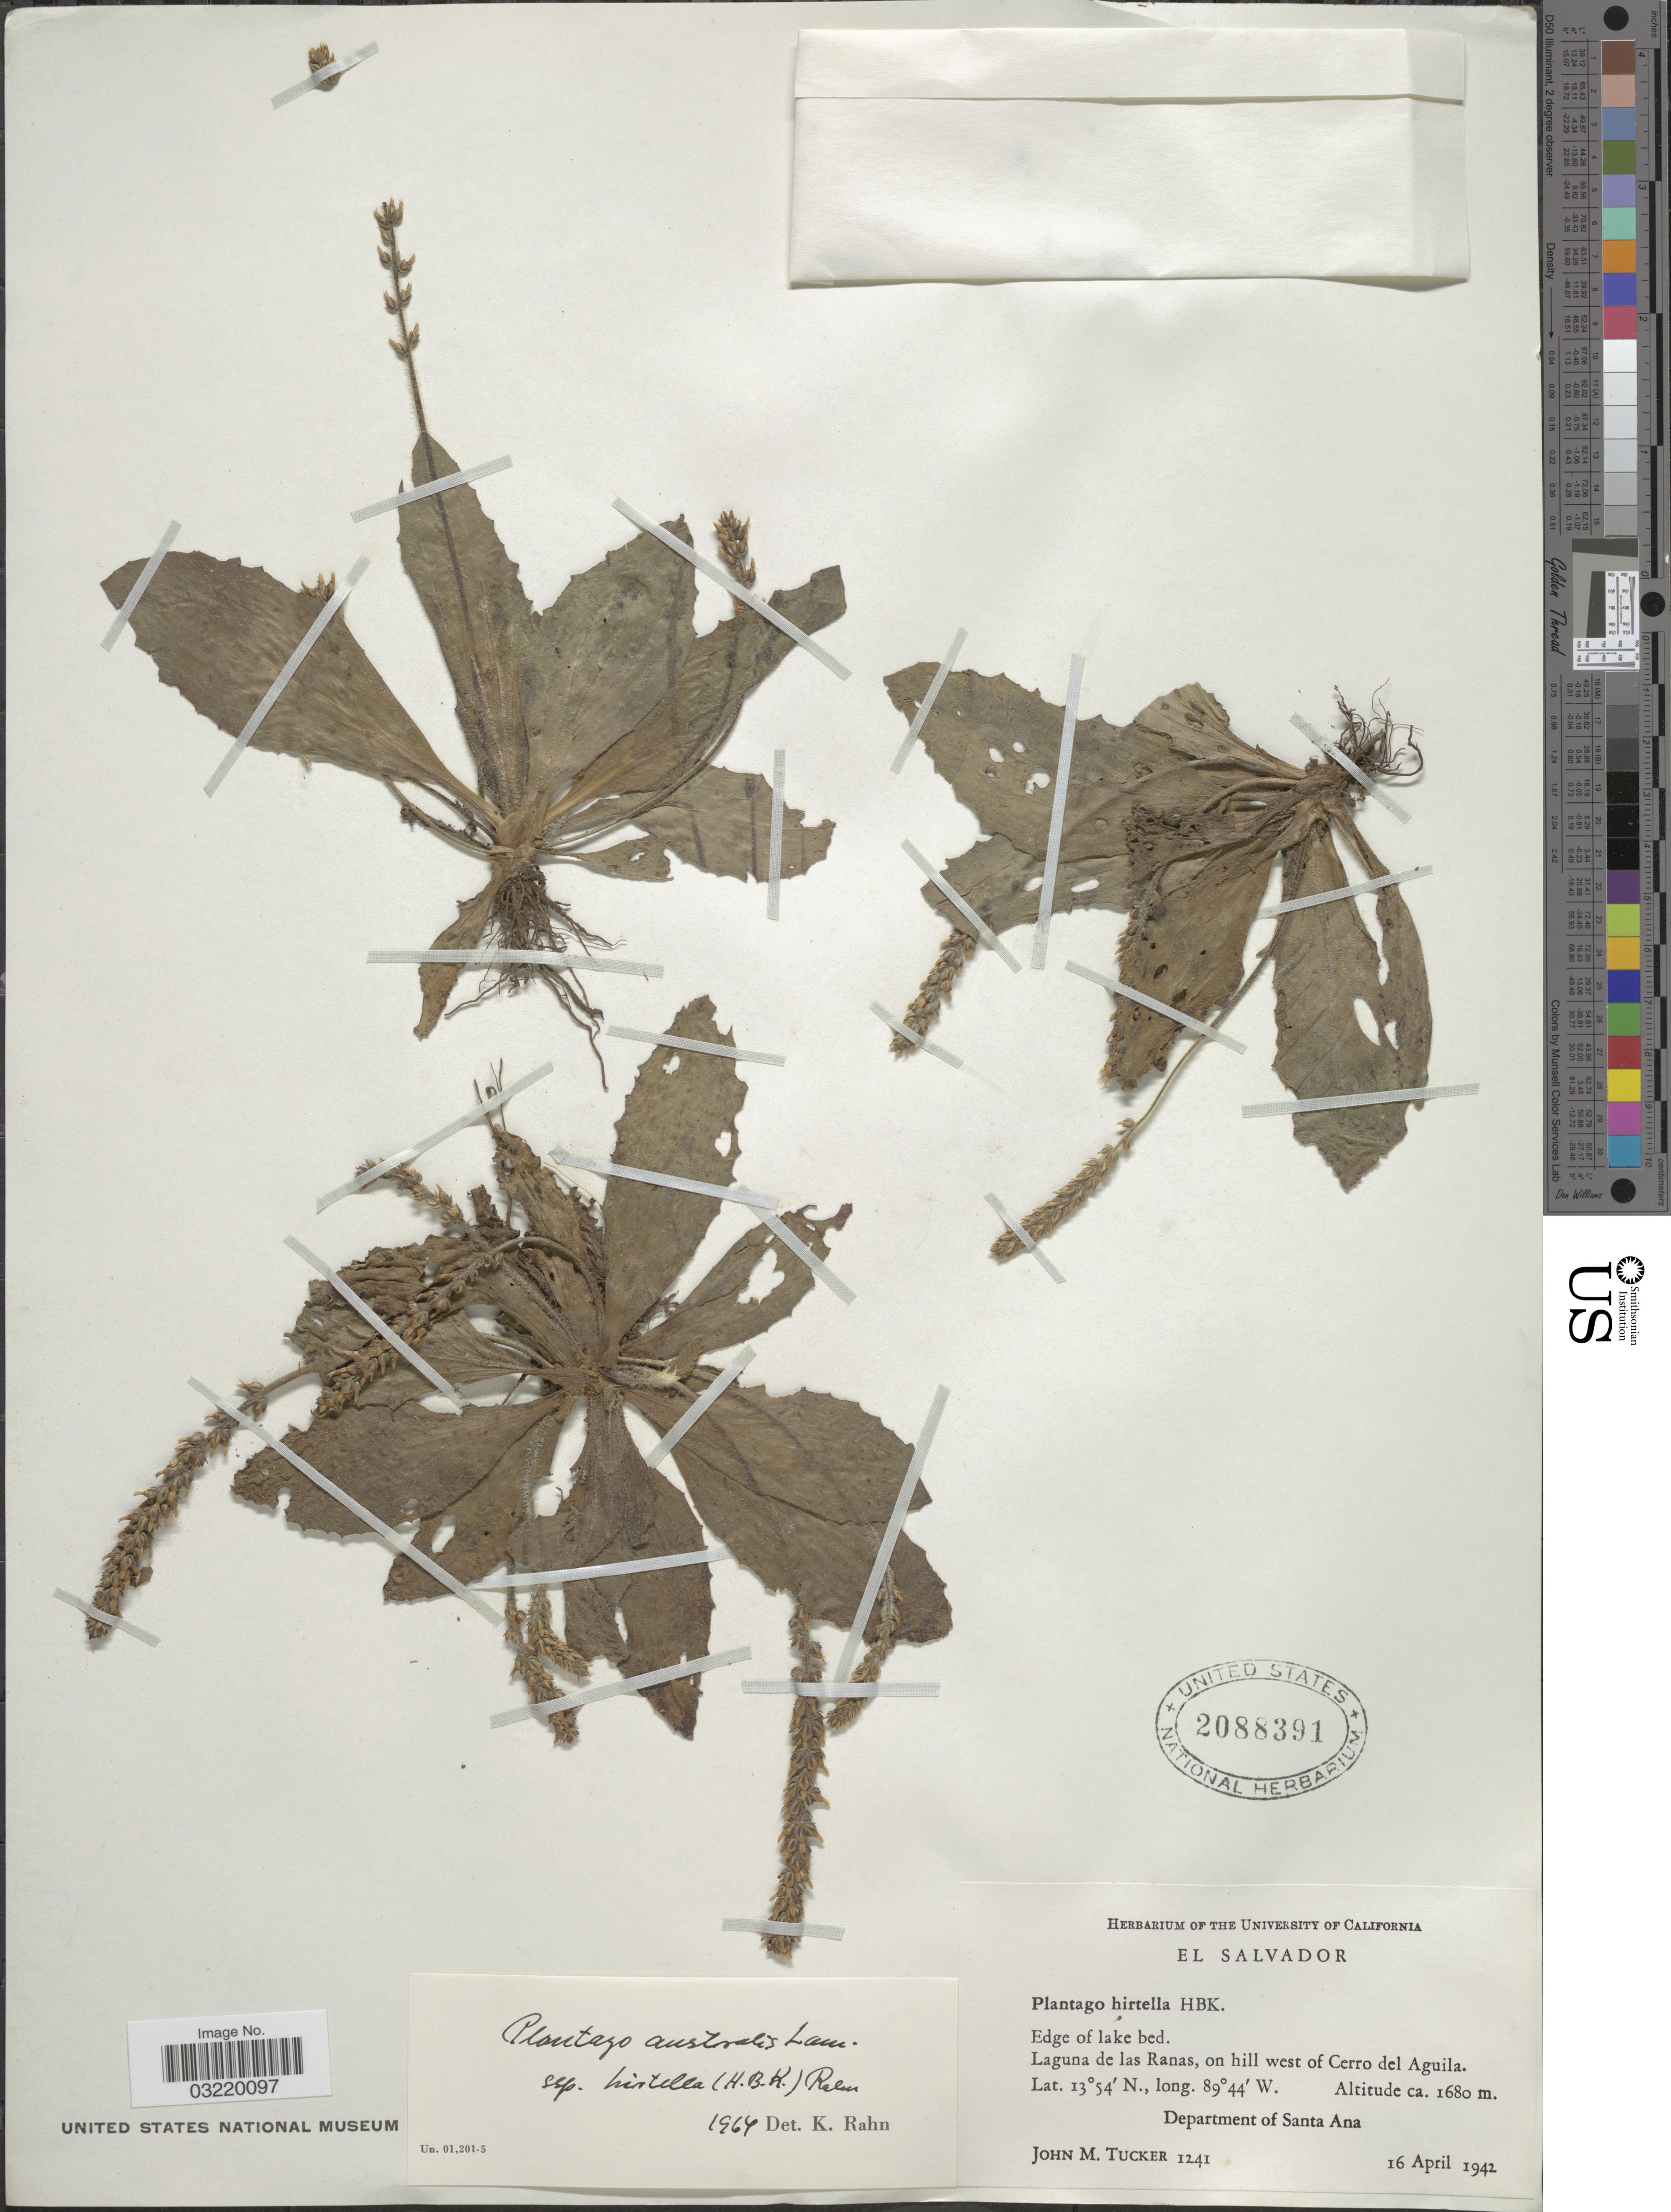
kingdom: Plantae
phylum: Tracheophyta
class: Magnoliopsida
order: Lamiales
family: Plantaginaceae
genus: Plantago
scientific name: Plantago australis subsp. hirtella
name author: (Kunth) Rahn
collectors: J. M. Tucker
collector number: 1241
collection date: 1942-04-16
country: El Salvador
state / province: Santa Ana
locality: Edge of lake bed. Laguna de las Ranas, on hill west of Cerro del Aguila. Department of Santa Ana.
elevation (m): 1680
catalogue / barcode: US 2088391